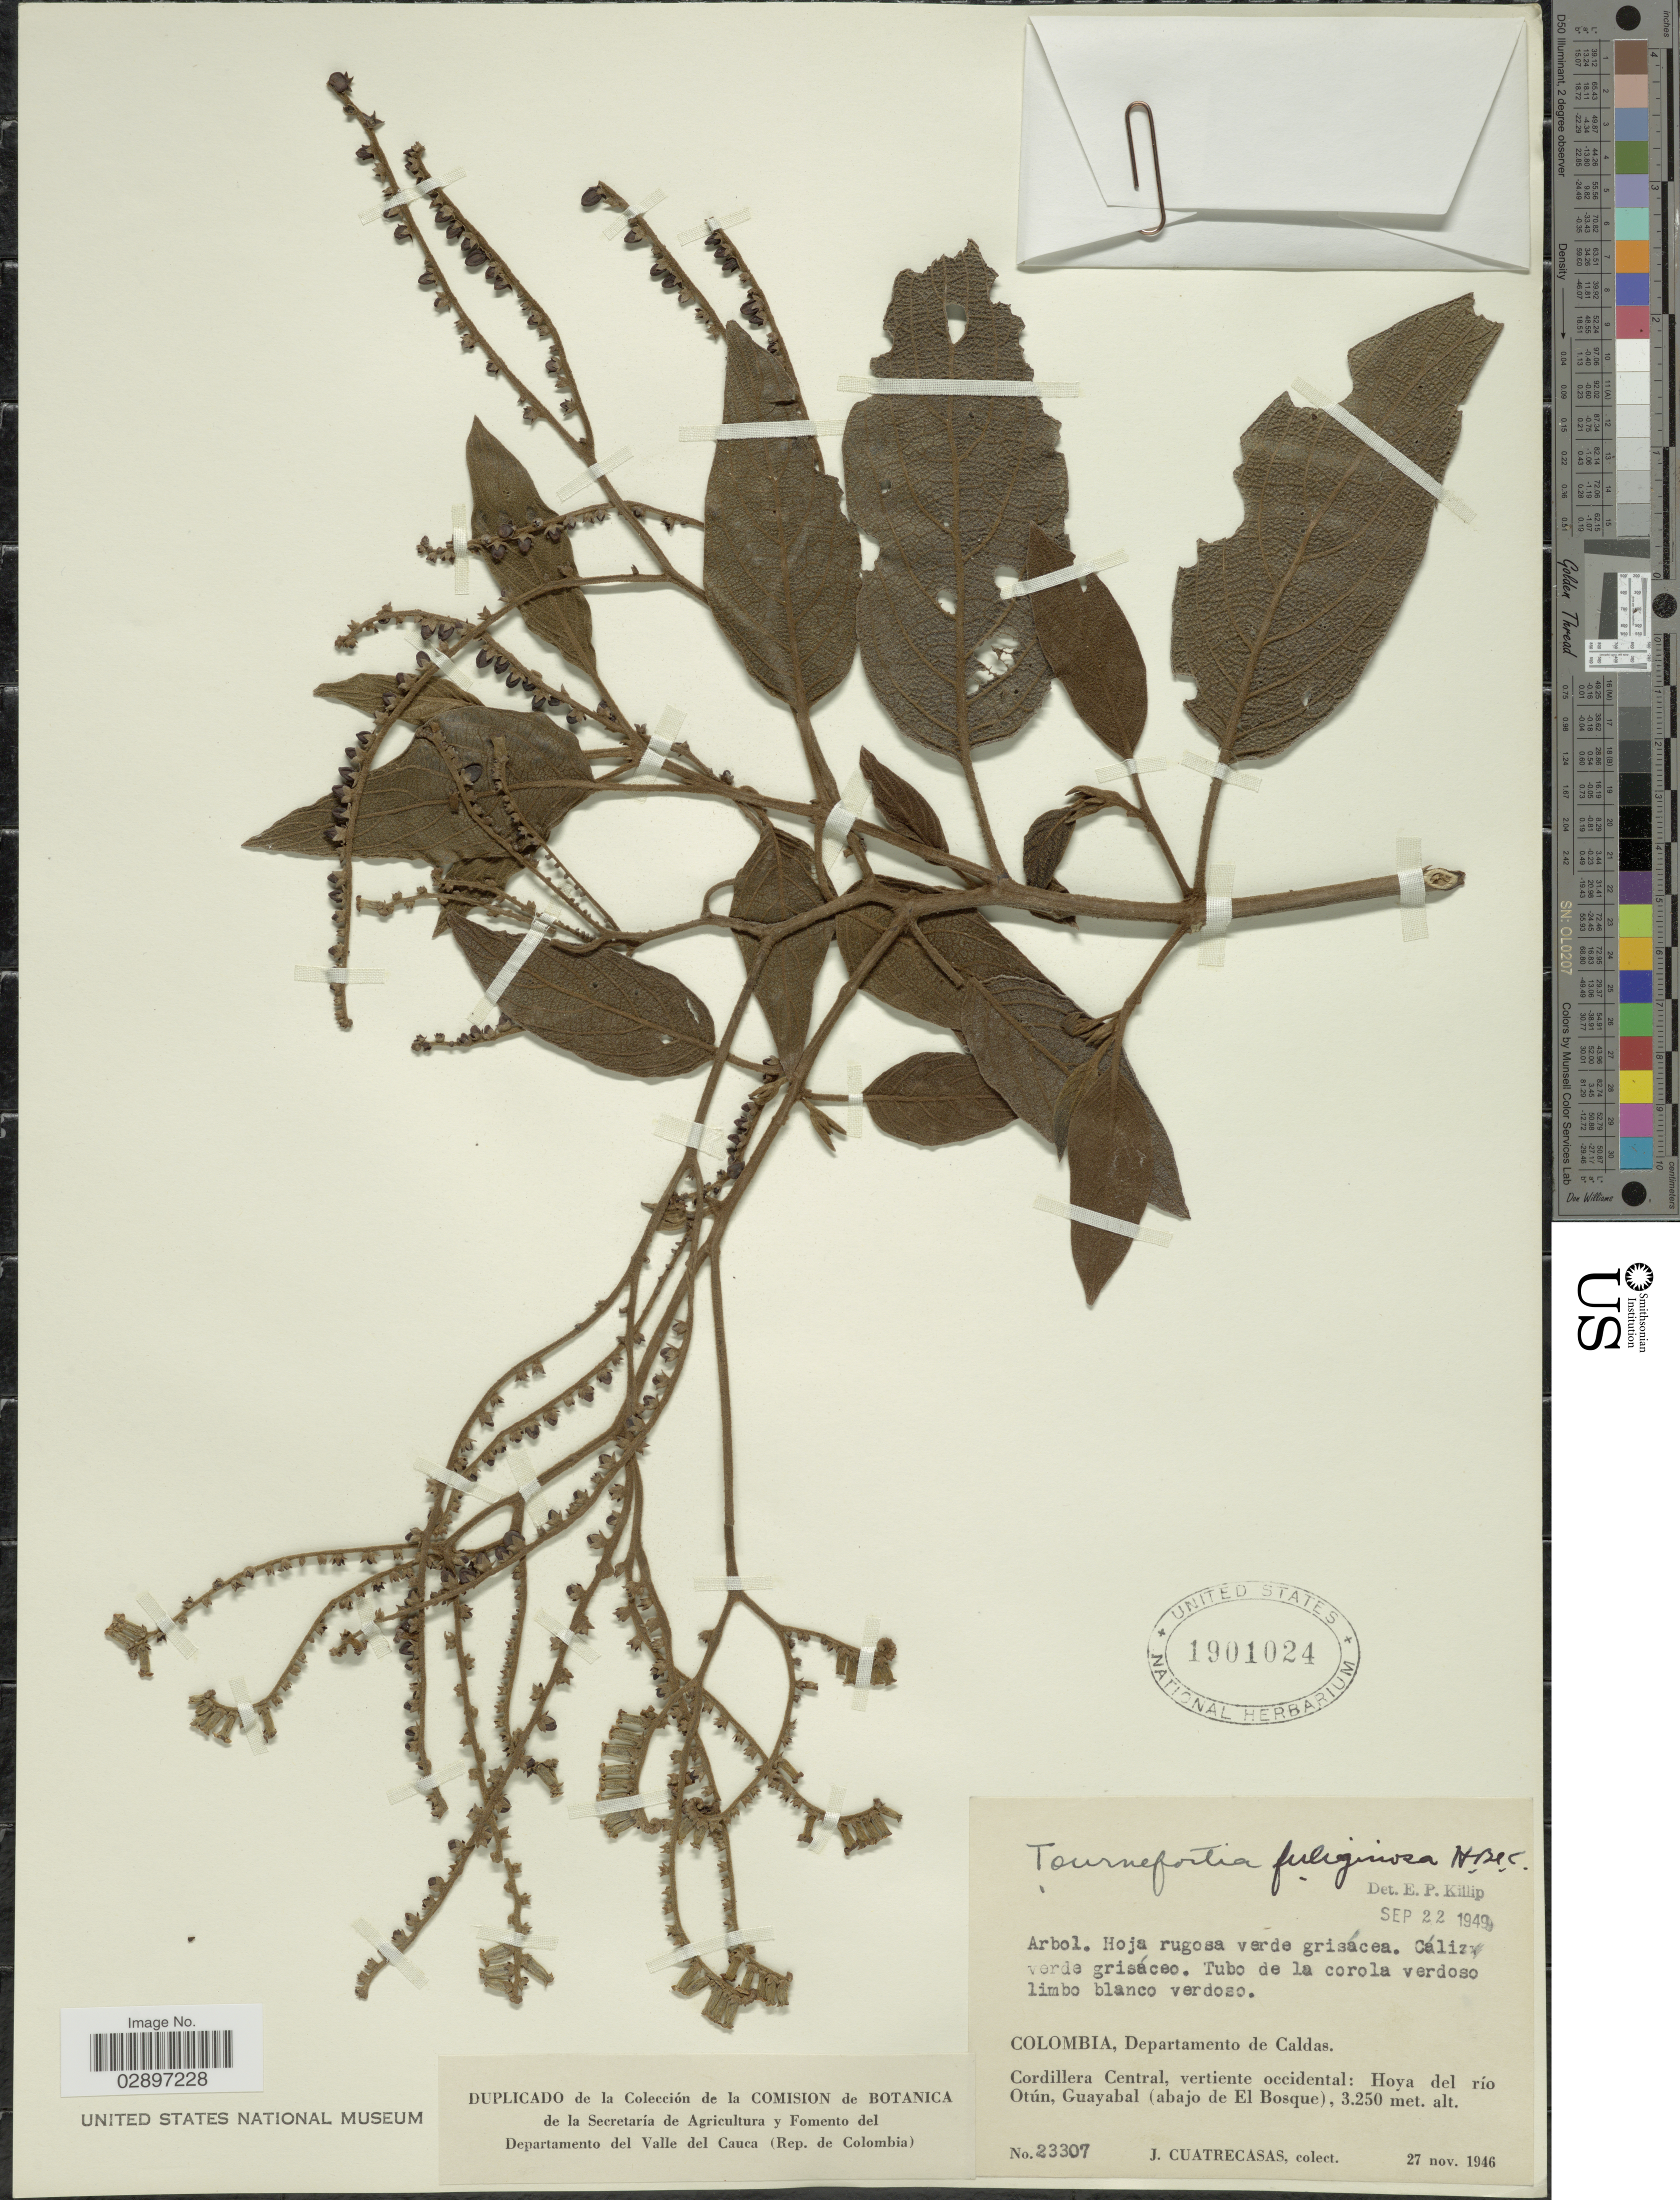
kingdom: Plantae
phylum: Tracheophyta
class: Magnoliopsida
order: Boraginales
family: Heliotropiaceae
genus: Tournefortia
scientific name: Tournefortia fuliginosa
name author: Kunth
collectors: J. Cuatrecasas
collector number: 23307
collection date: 1946-11-27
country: Colombia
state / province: Caldas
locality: Departamento de Caldas. Cordillera Central, vertiente occidental: Hoya del río Otún, Guayabal (abajo de El Bosque).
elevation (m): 3250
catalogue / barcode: US 1901024